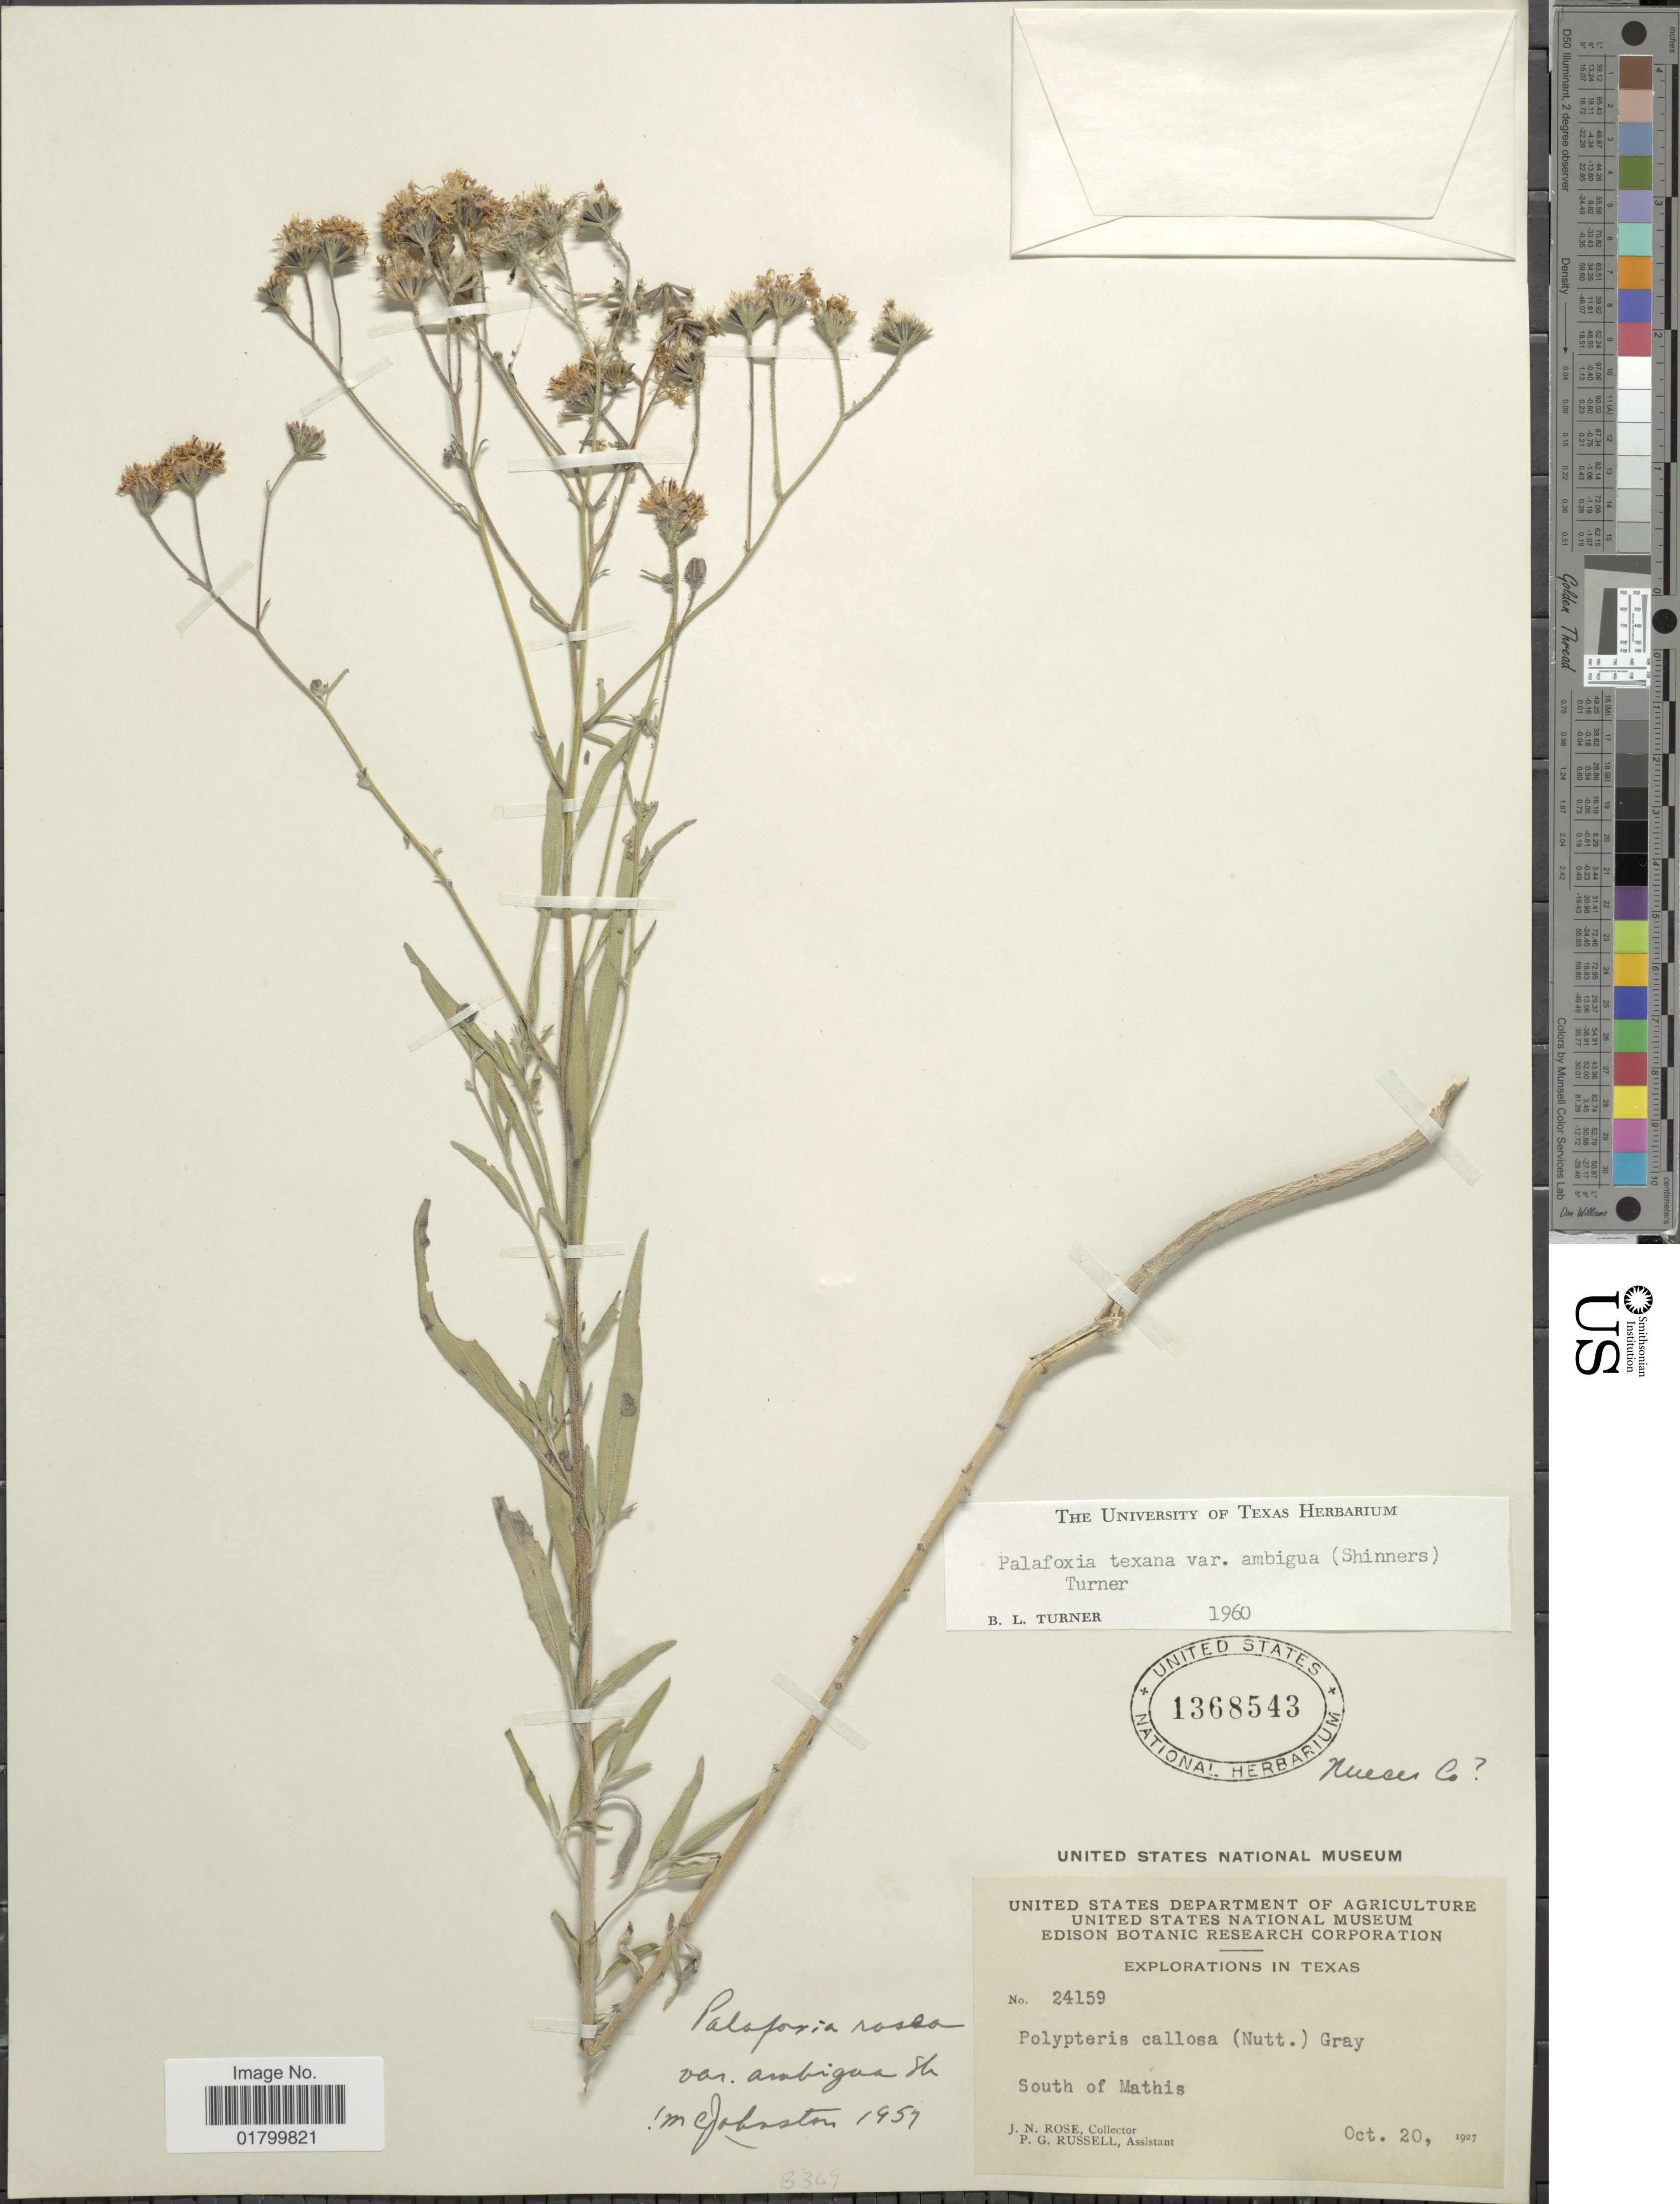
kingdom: Plantae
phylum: Tracheophyta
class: Magnoliopsida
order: Asterales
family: Asteraceae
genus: Palafoxia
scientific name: Palafoxia texana var. ambigua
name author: (Shinners) B.L. Turner & M.I. Morris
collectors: J. N. Rose & P. G. Russell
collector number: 24159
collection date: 1927-10-20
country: United States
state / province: Texas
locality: South of Mathis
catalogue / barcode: US 1368543